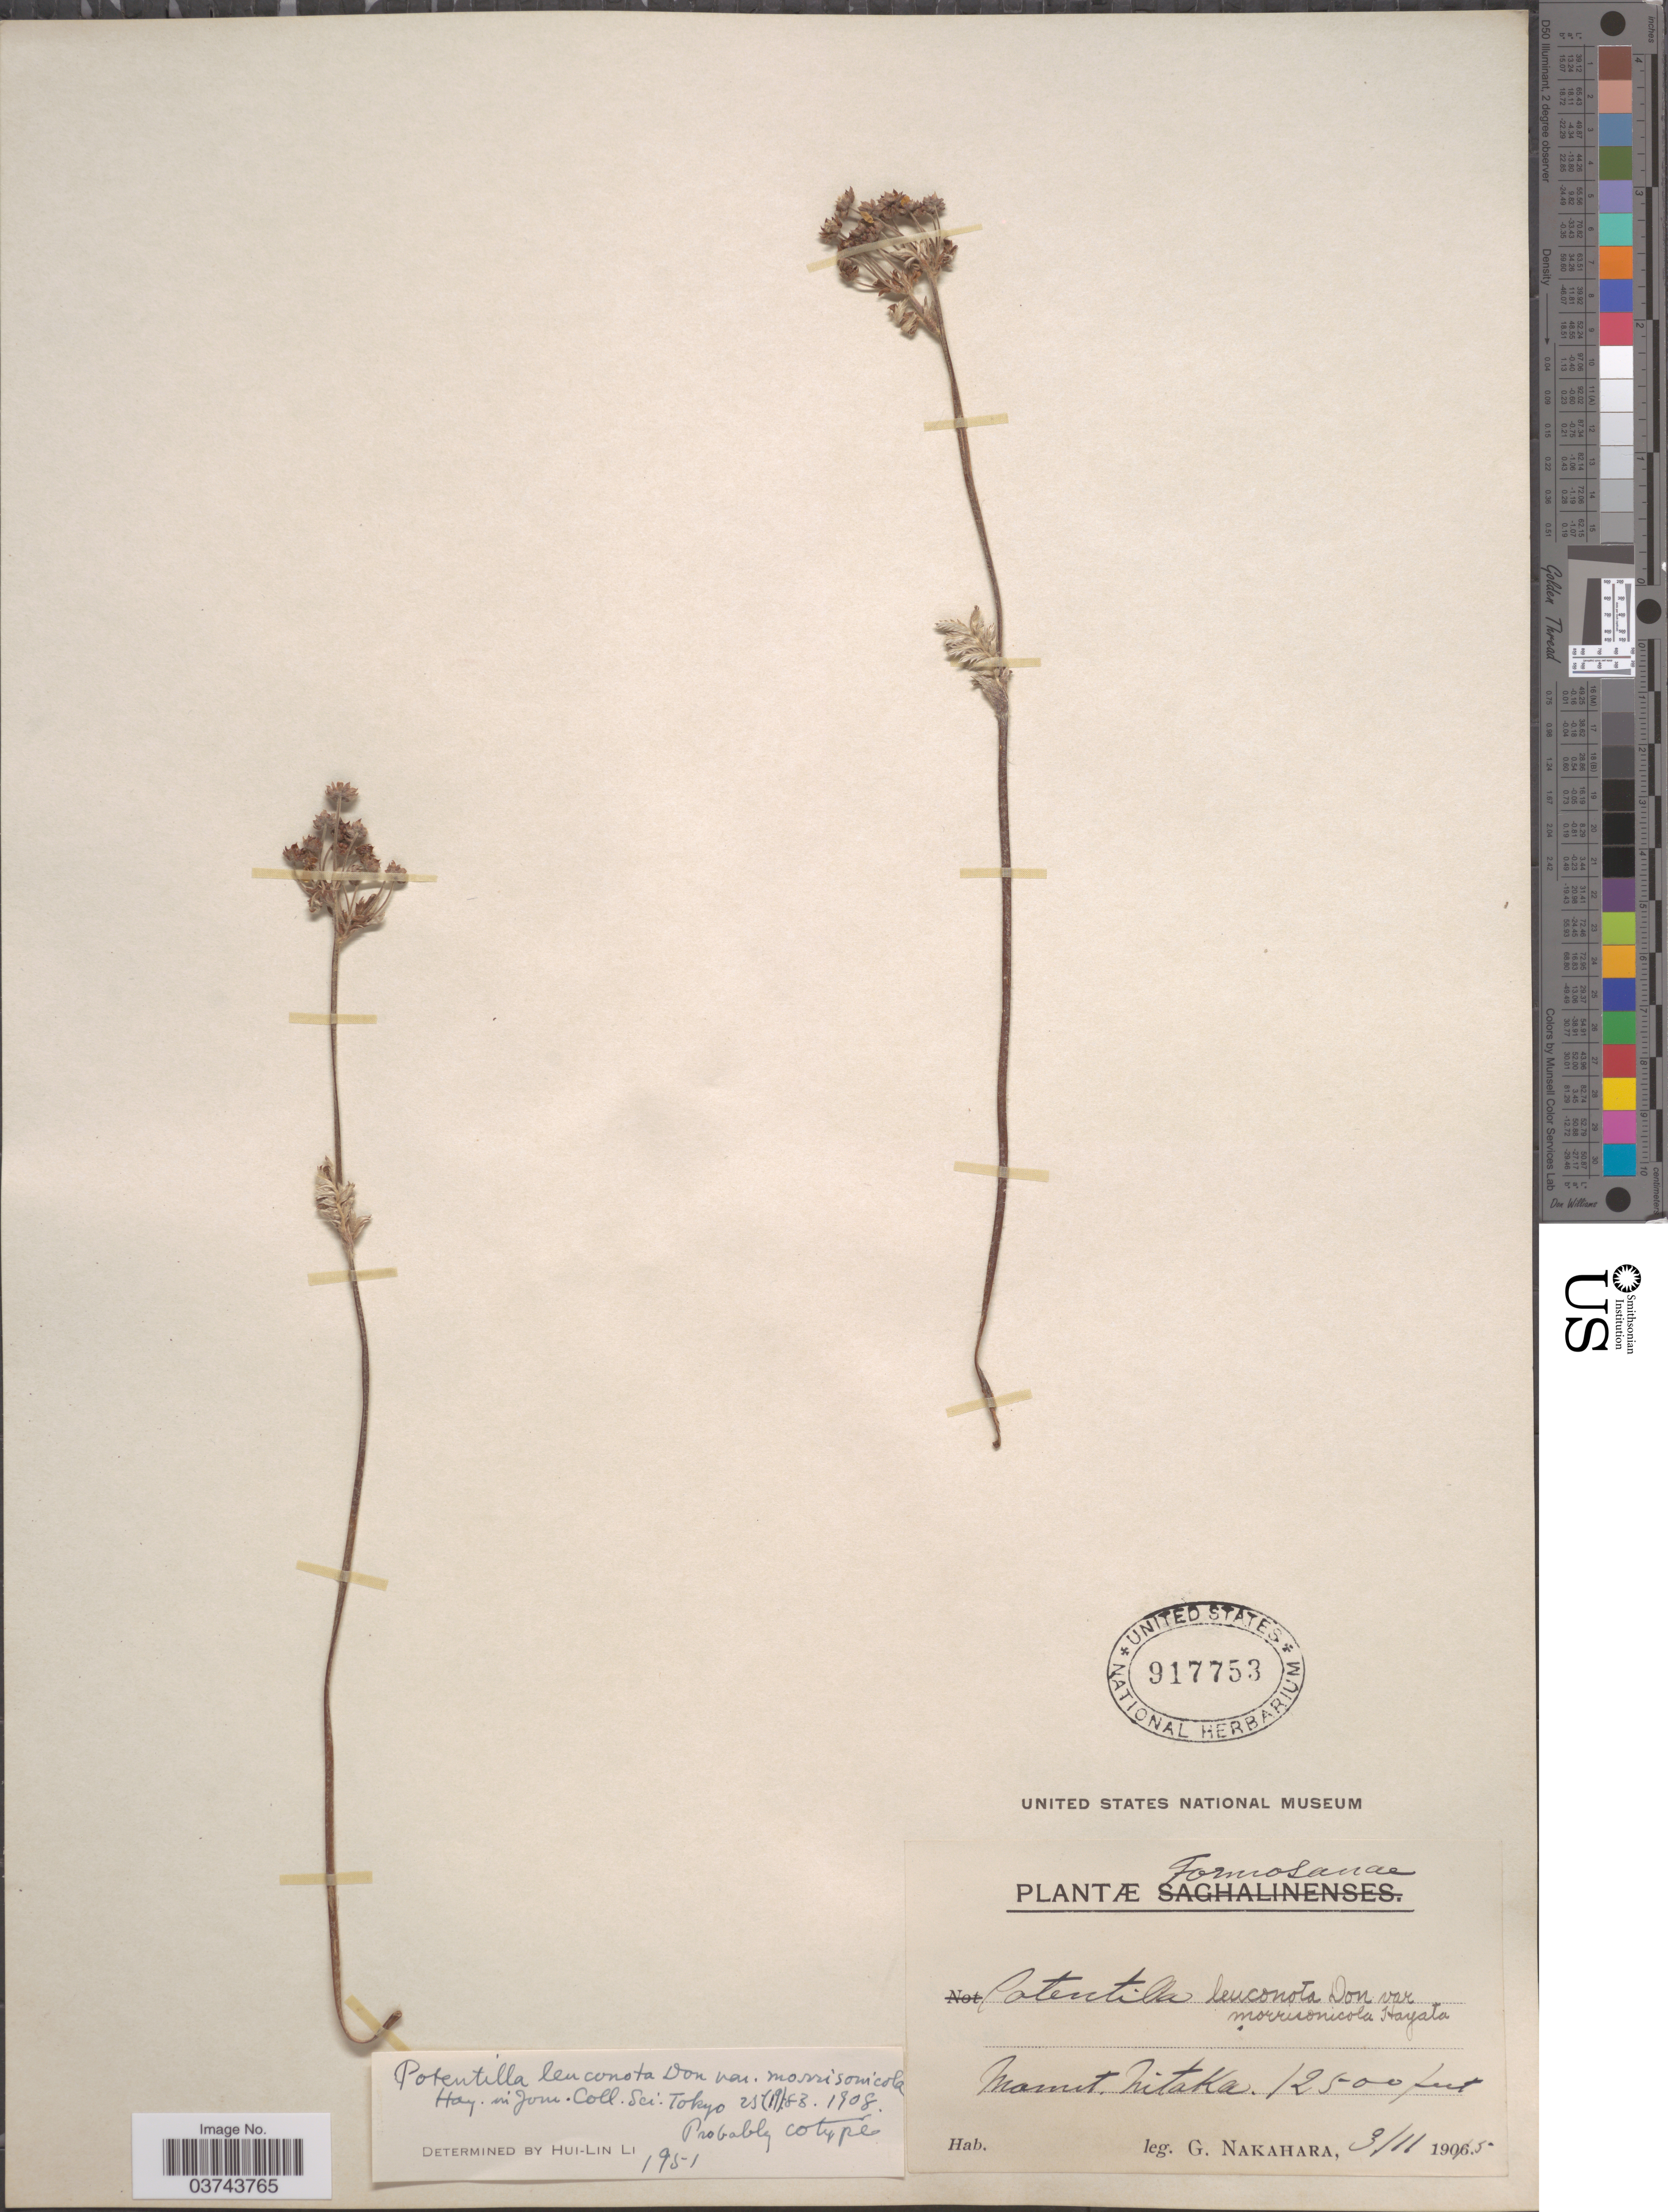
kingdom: Plantae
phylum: Tracheophyta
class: Magnoliopsida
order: Rosales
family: Rosaceae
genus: Potentilla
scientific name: Potentilla leuconota var. morrisonicola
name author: Hayata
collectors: G. Nakahara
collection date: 1905-11-03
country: Taiwan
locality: Formosanae. Mount Nitaka.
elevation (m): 3810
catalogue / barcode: US 917753